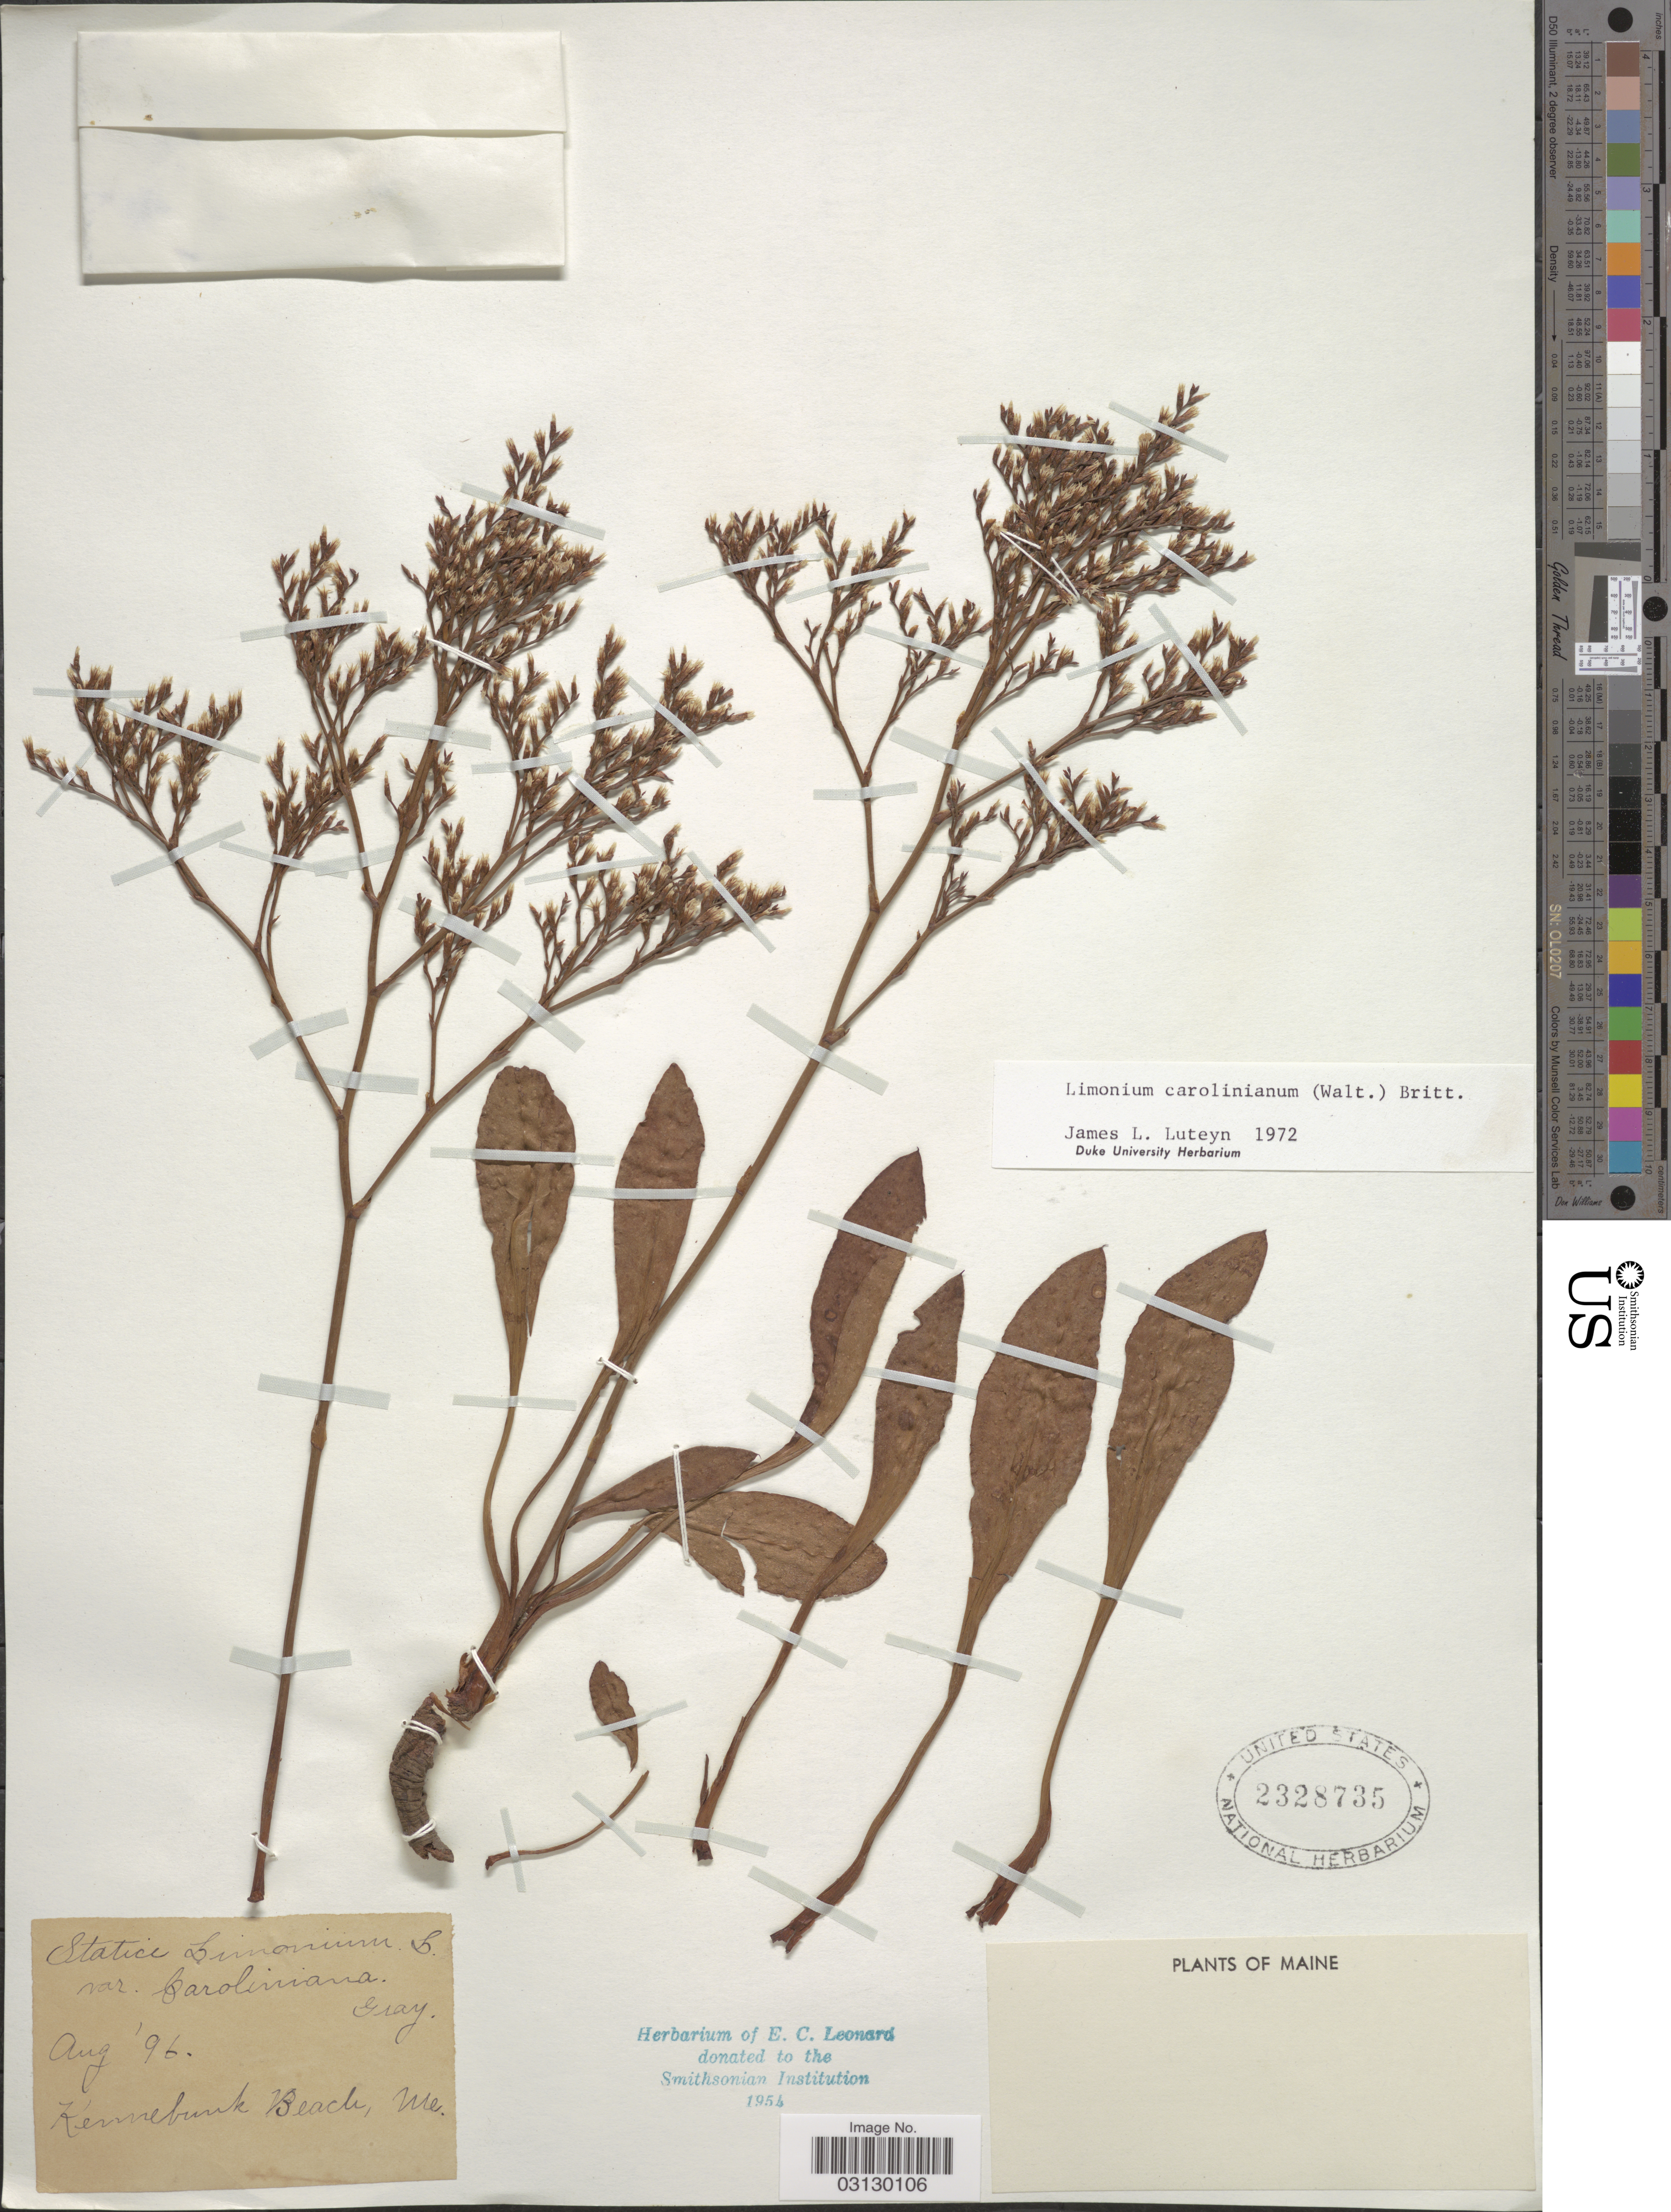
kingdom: Plantae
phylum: Tracheophyta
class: Magnoliopsida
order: Caryophyllales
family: Plumbaginaceae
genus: Limonium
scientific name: Limonium carolinianum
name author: (Walter) Britton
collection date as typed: Transcribed d/m/y: /8/96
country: United States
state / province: Maine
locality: Kennebunk Beach.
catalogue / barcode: US 2328735